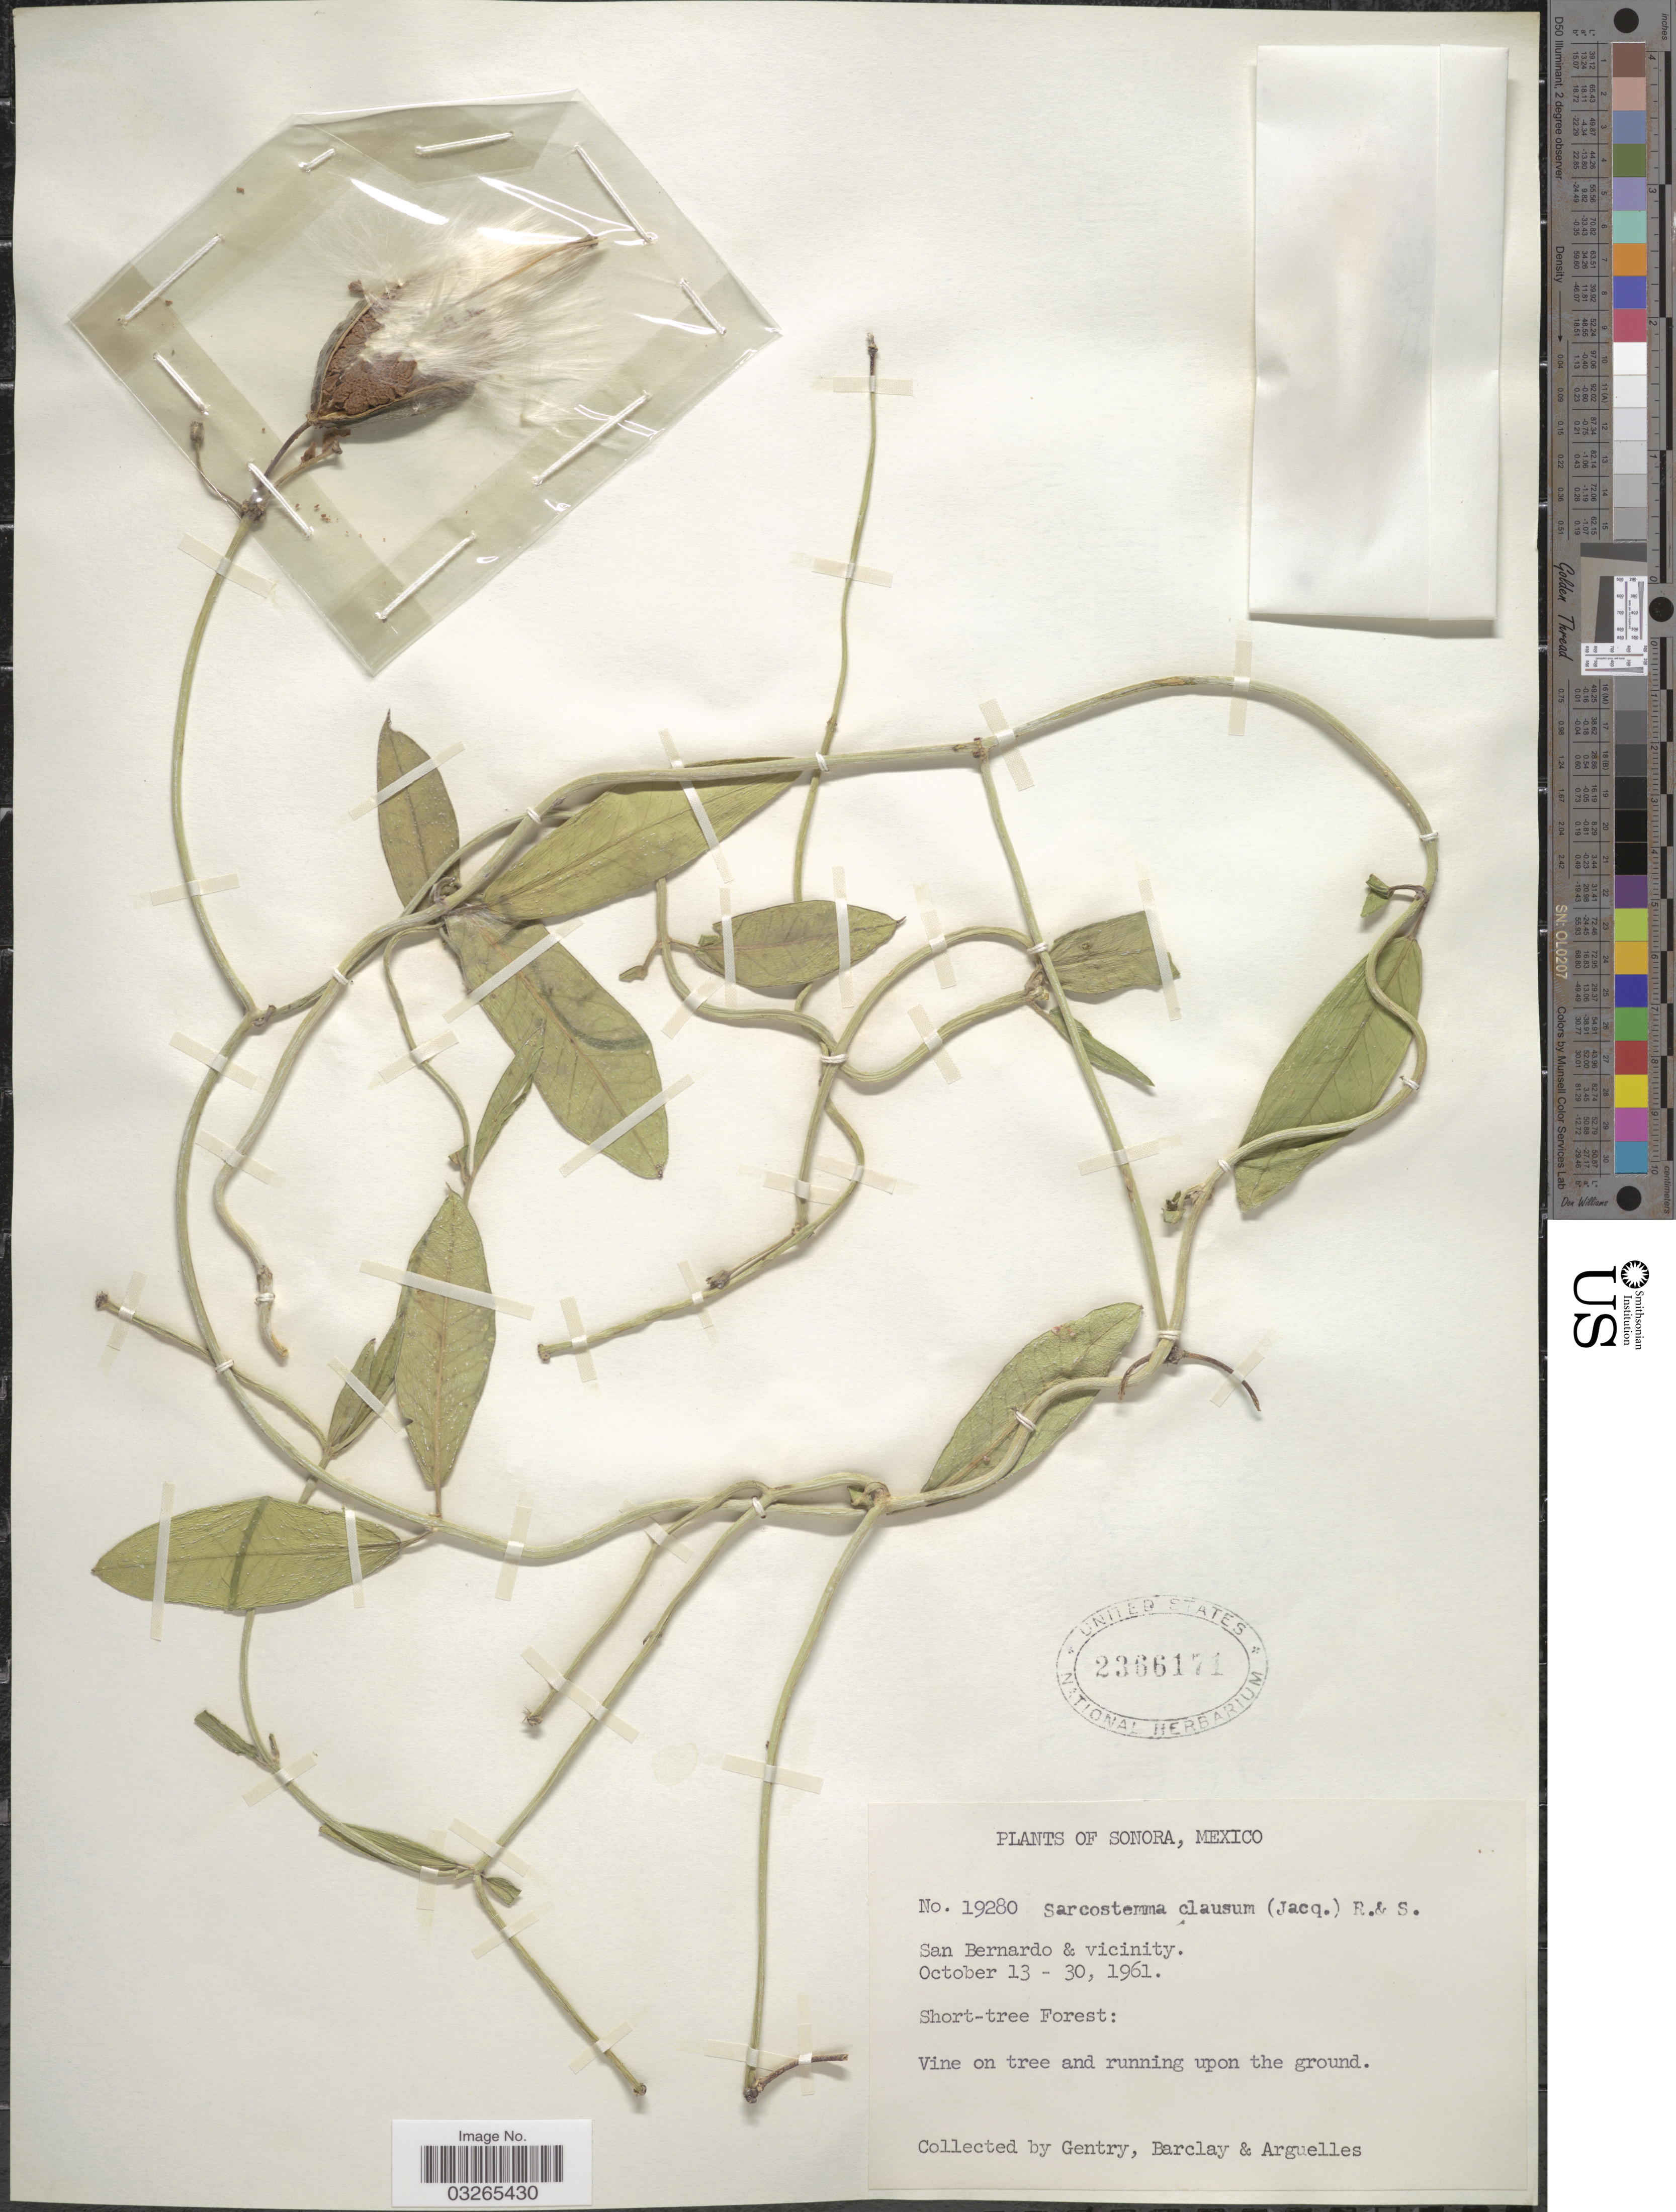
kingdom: Plantae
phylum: Tracheophyta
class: Magnoliopsida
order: Gentianales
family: Apocynaceae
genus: Sarcostemma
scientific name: Sarcostemma clausum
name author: (Jacq.) Schult.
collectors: Gentry, --, -- Barclay & Arguelles, --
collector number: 19280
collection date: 1961-10-13/1961-10-30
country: Mexico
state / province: Sonora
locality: San Bernardo & vicinity.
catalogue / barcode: US 2366171